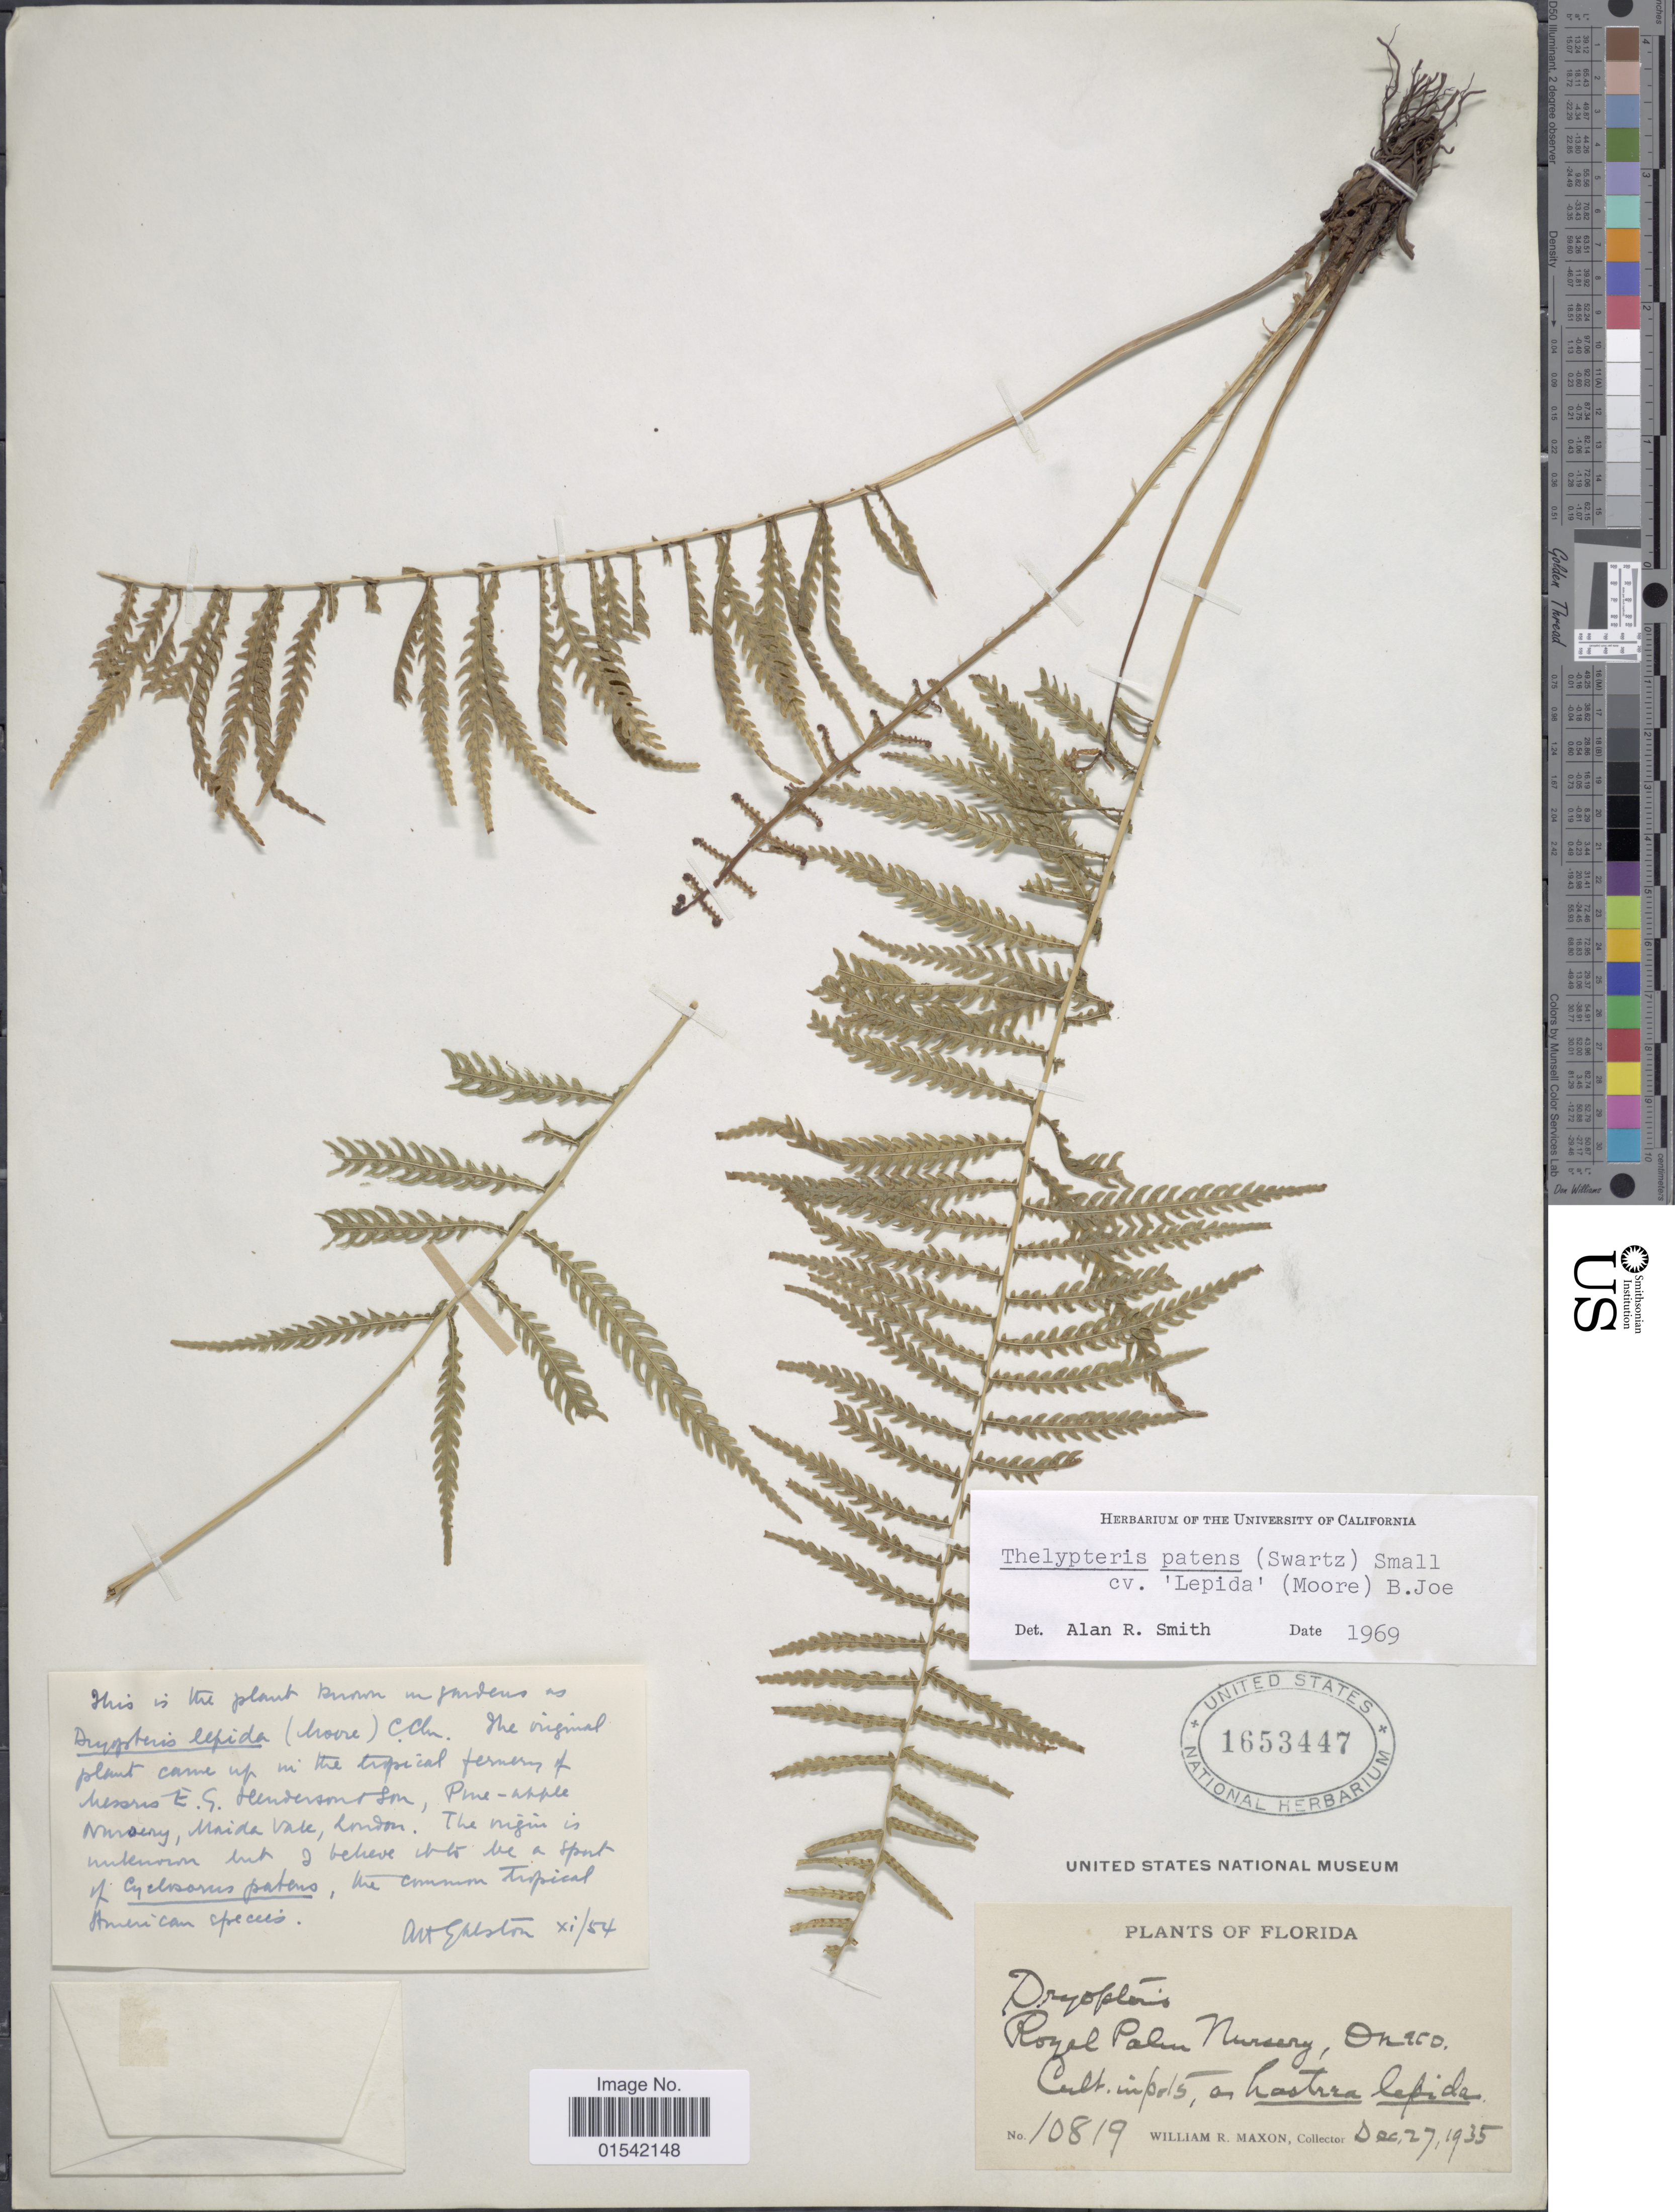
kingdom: Plantae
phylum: Tracheophyta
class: Polypodiopsida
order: Polypodiales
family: Thelypteridaceae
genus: Cyclosorus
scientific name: Cyclosorus arcuatus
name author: (Poir.) Alston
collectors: W. R. Maxon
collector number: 10819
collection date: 1935-12-27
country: United States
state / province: Florida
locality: Royal Palm Nursery, Oneco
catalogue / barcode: US 1653447